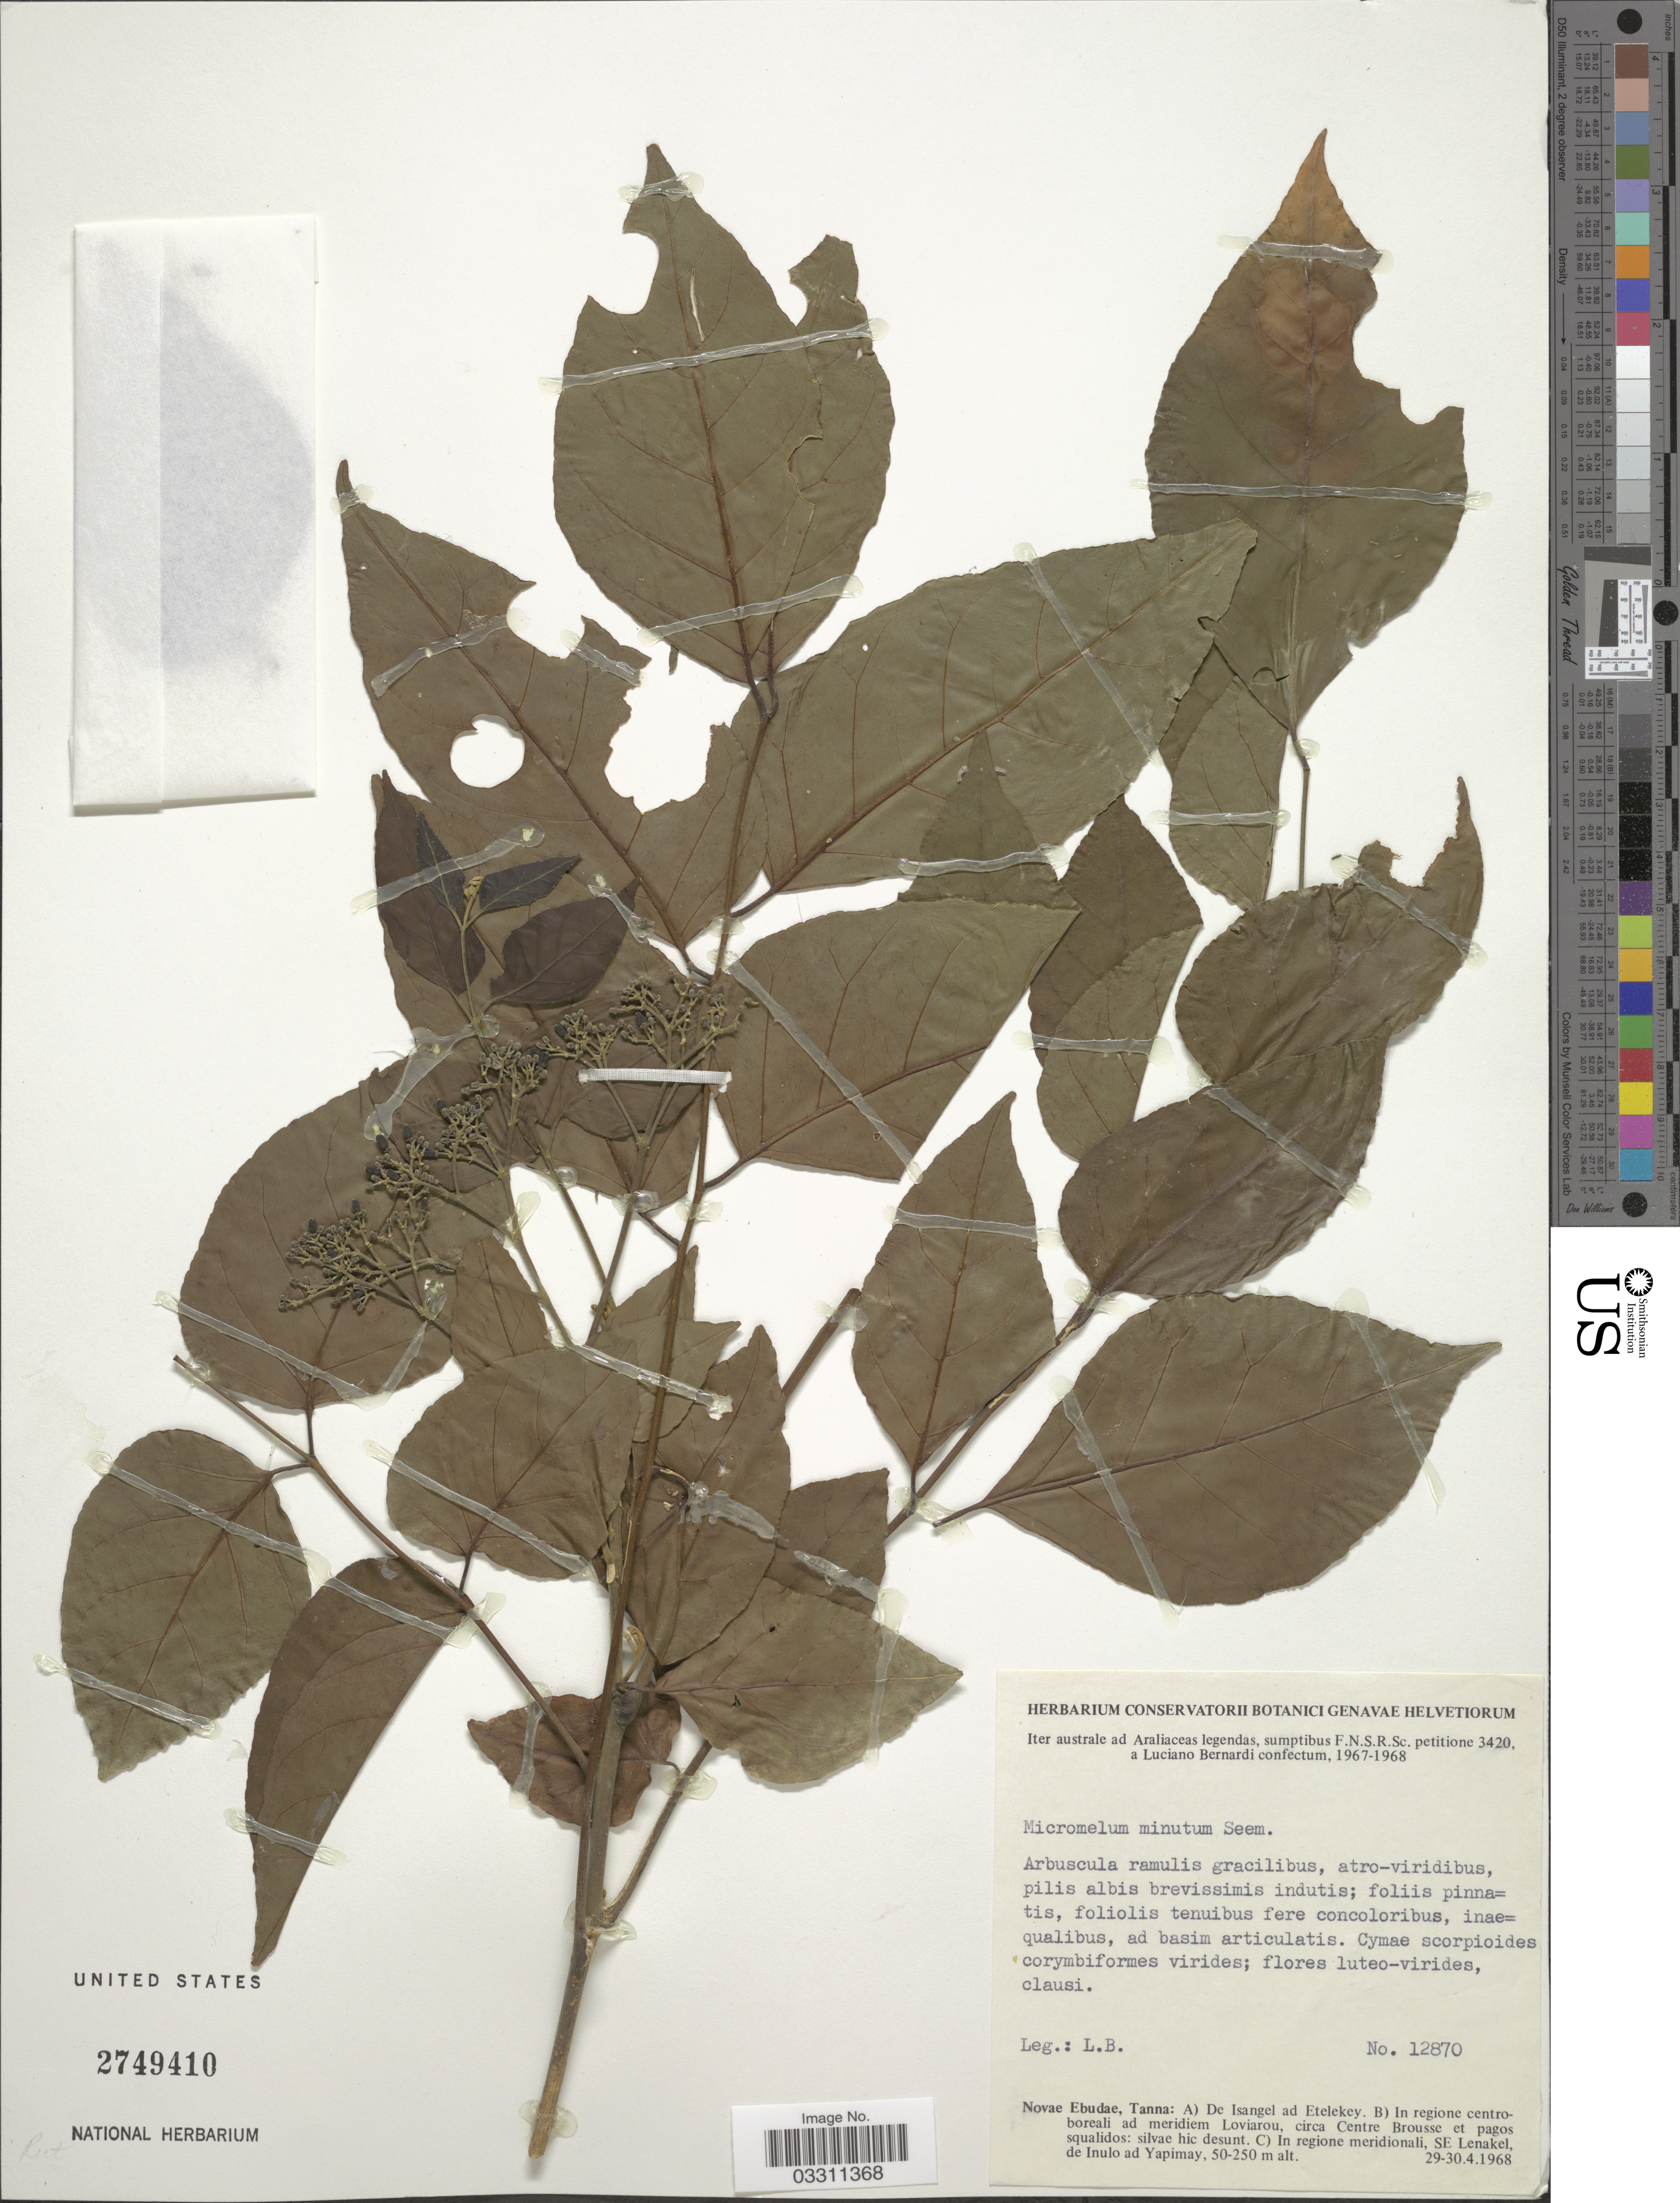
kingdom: Plantae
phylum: Tracheophyta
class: Magnoliopsida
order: Sapindales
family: Rutaceae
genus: Micromelum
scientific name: Micromelum minutum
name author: (G. Forst.) Wight & Arn.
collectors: L. Bernardi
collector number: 12870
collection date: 1968-04-29/1968-04-30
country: Vanuatu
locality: Novae Ebudae, Tanna: A) De Isangel ad Etelekey. B) In regione centro-boreali ad meridiem Loviarou, circa Centre Brousse et pagos squalidos: silvae hic desunt. C) In regione meridionali, SE Lenakel, de Inulo ad Yapimay.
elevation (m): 50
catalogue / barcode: US 2749410